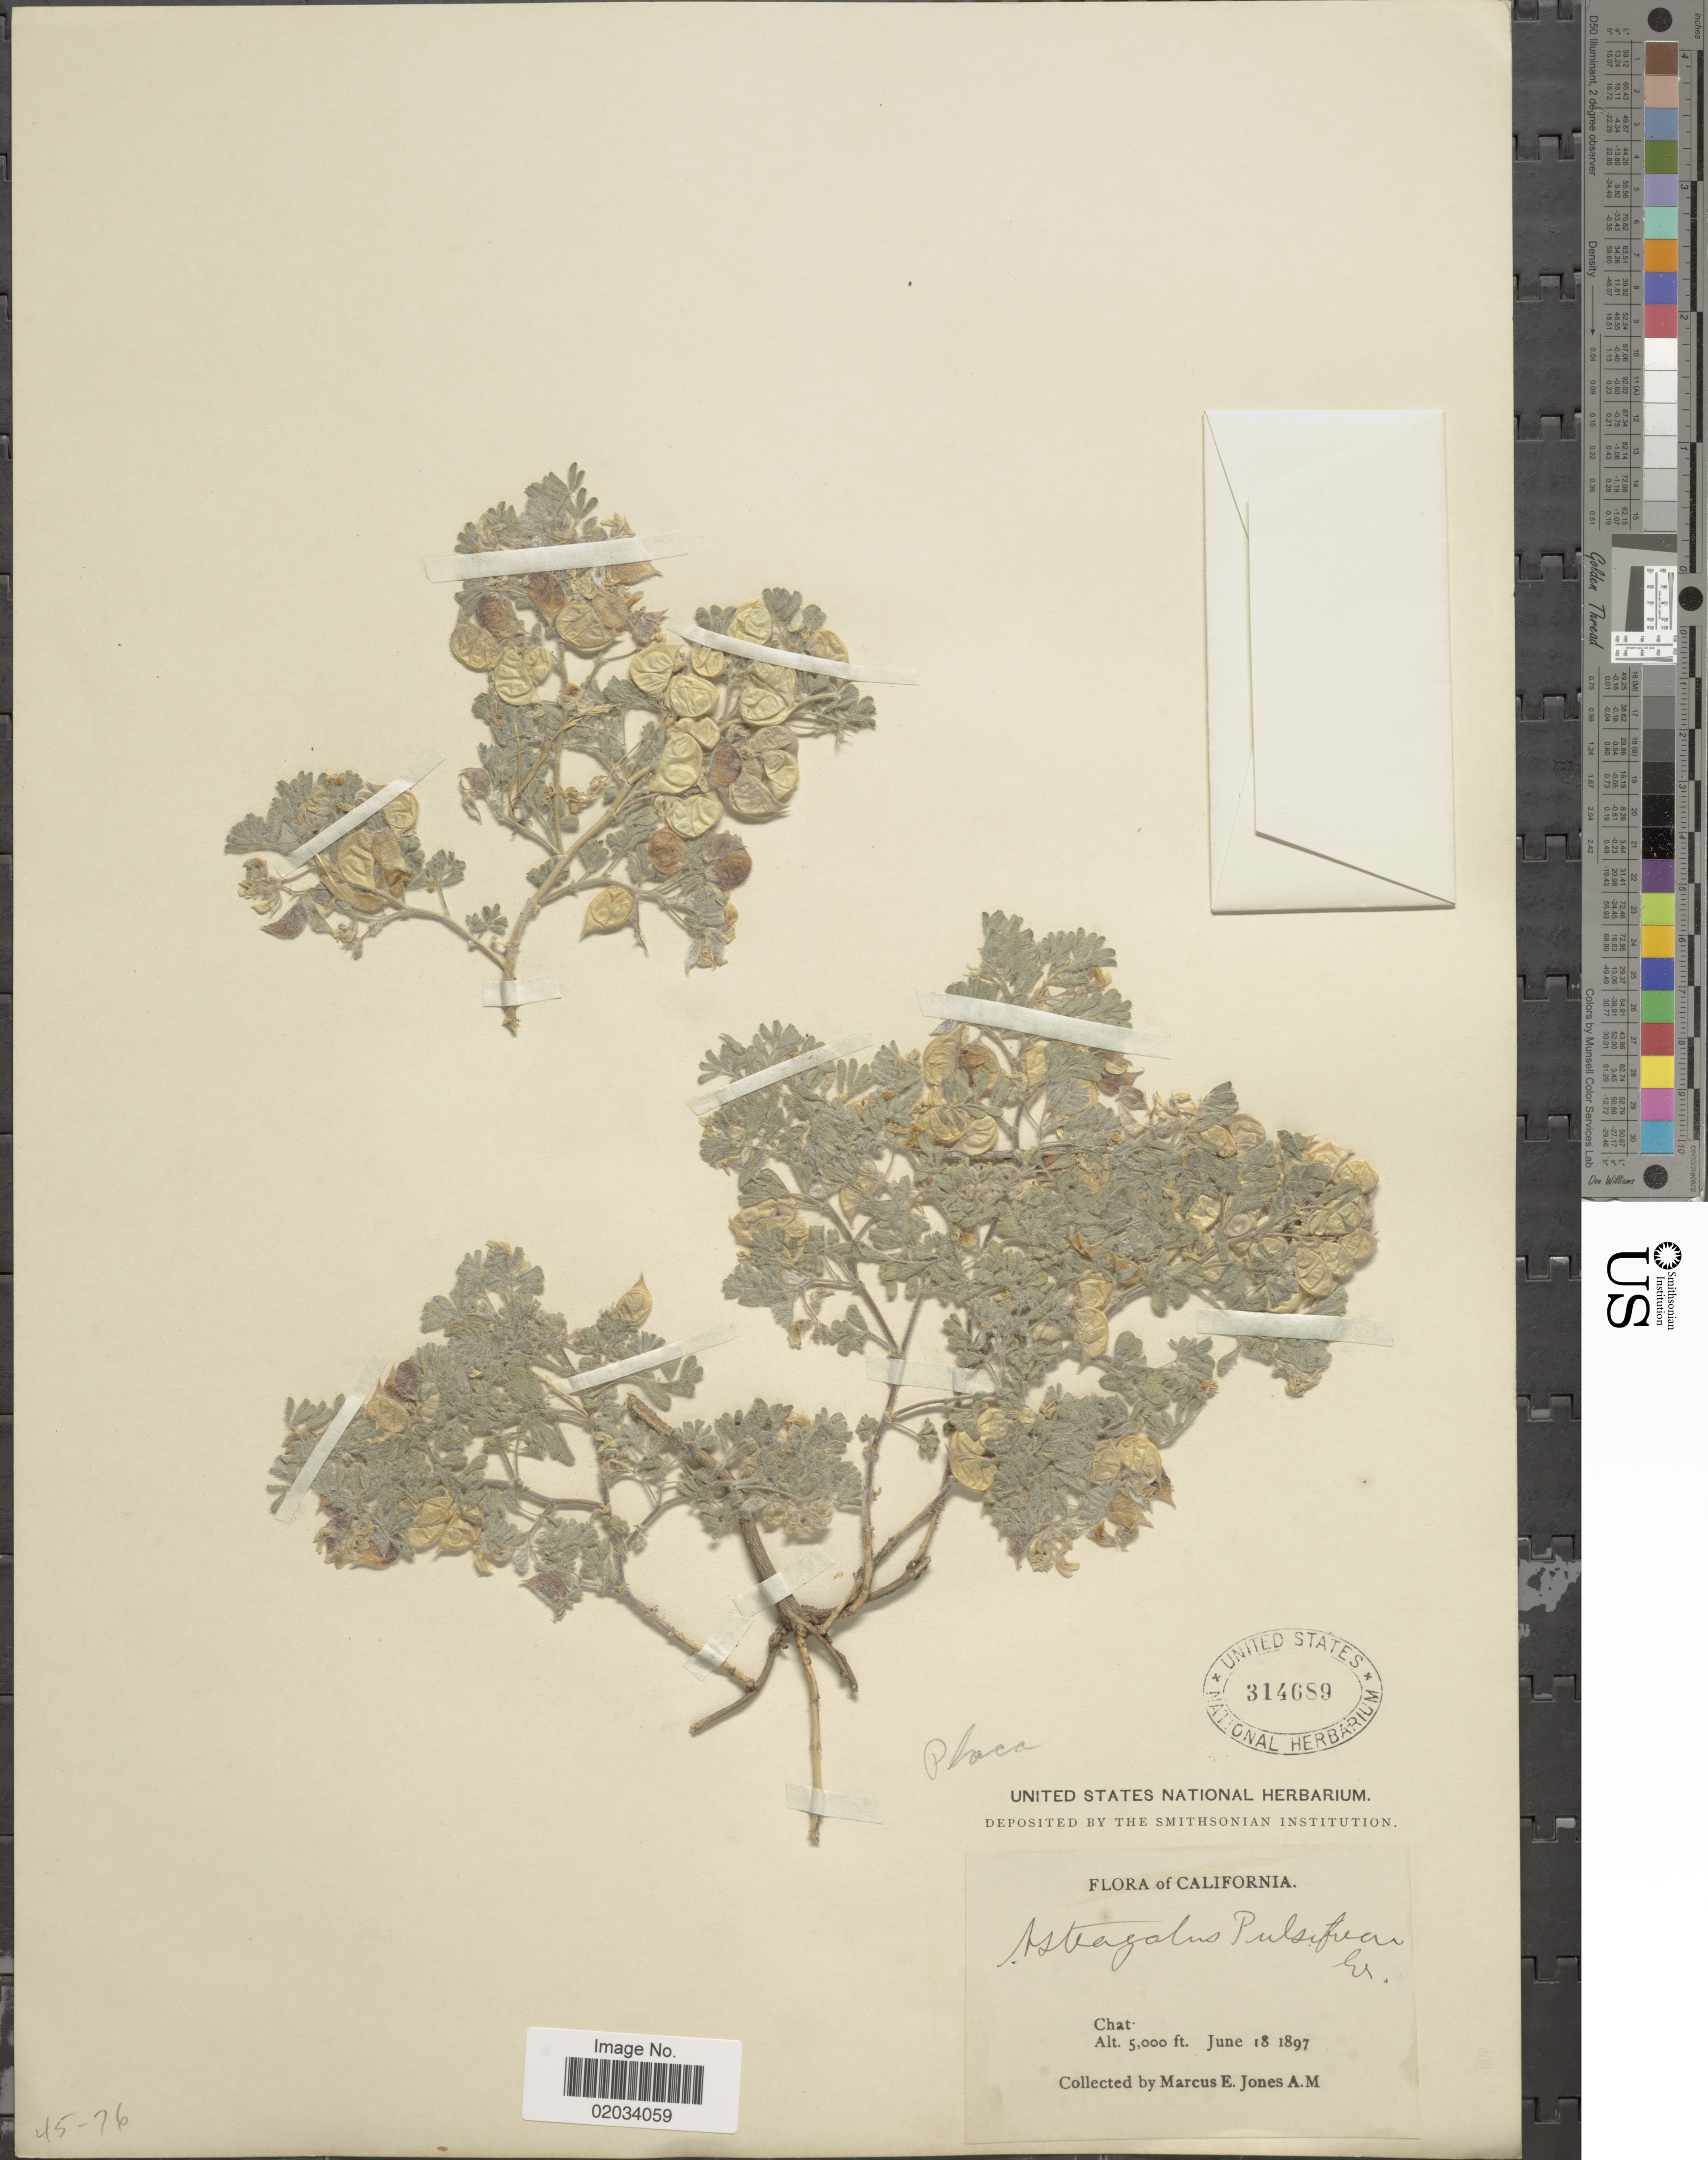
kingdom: Plantae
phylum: Tracheophyta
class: Magnoliopsida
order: Fabales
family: Fabaceae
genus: Astragalus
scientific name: Astragalus pulsiferae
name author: A. Gray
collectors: M. E. Jones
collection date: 1897-06-18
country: United States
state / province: California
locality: Chat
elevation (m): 1524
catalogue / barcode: US 314689